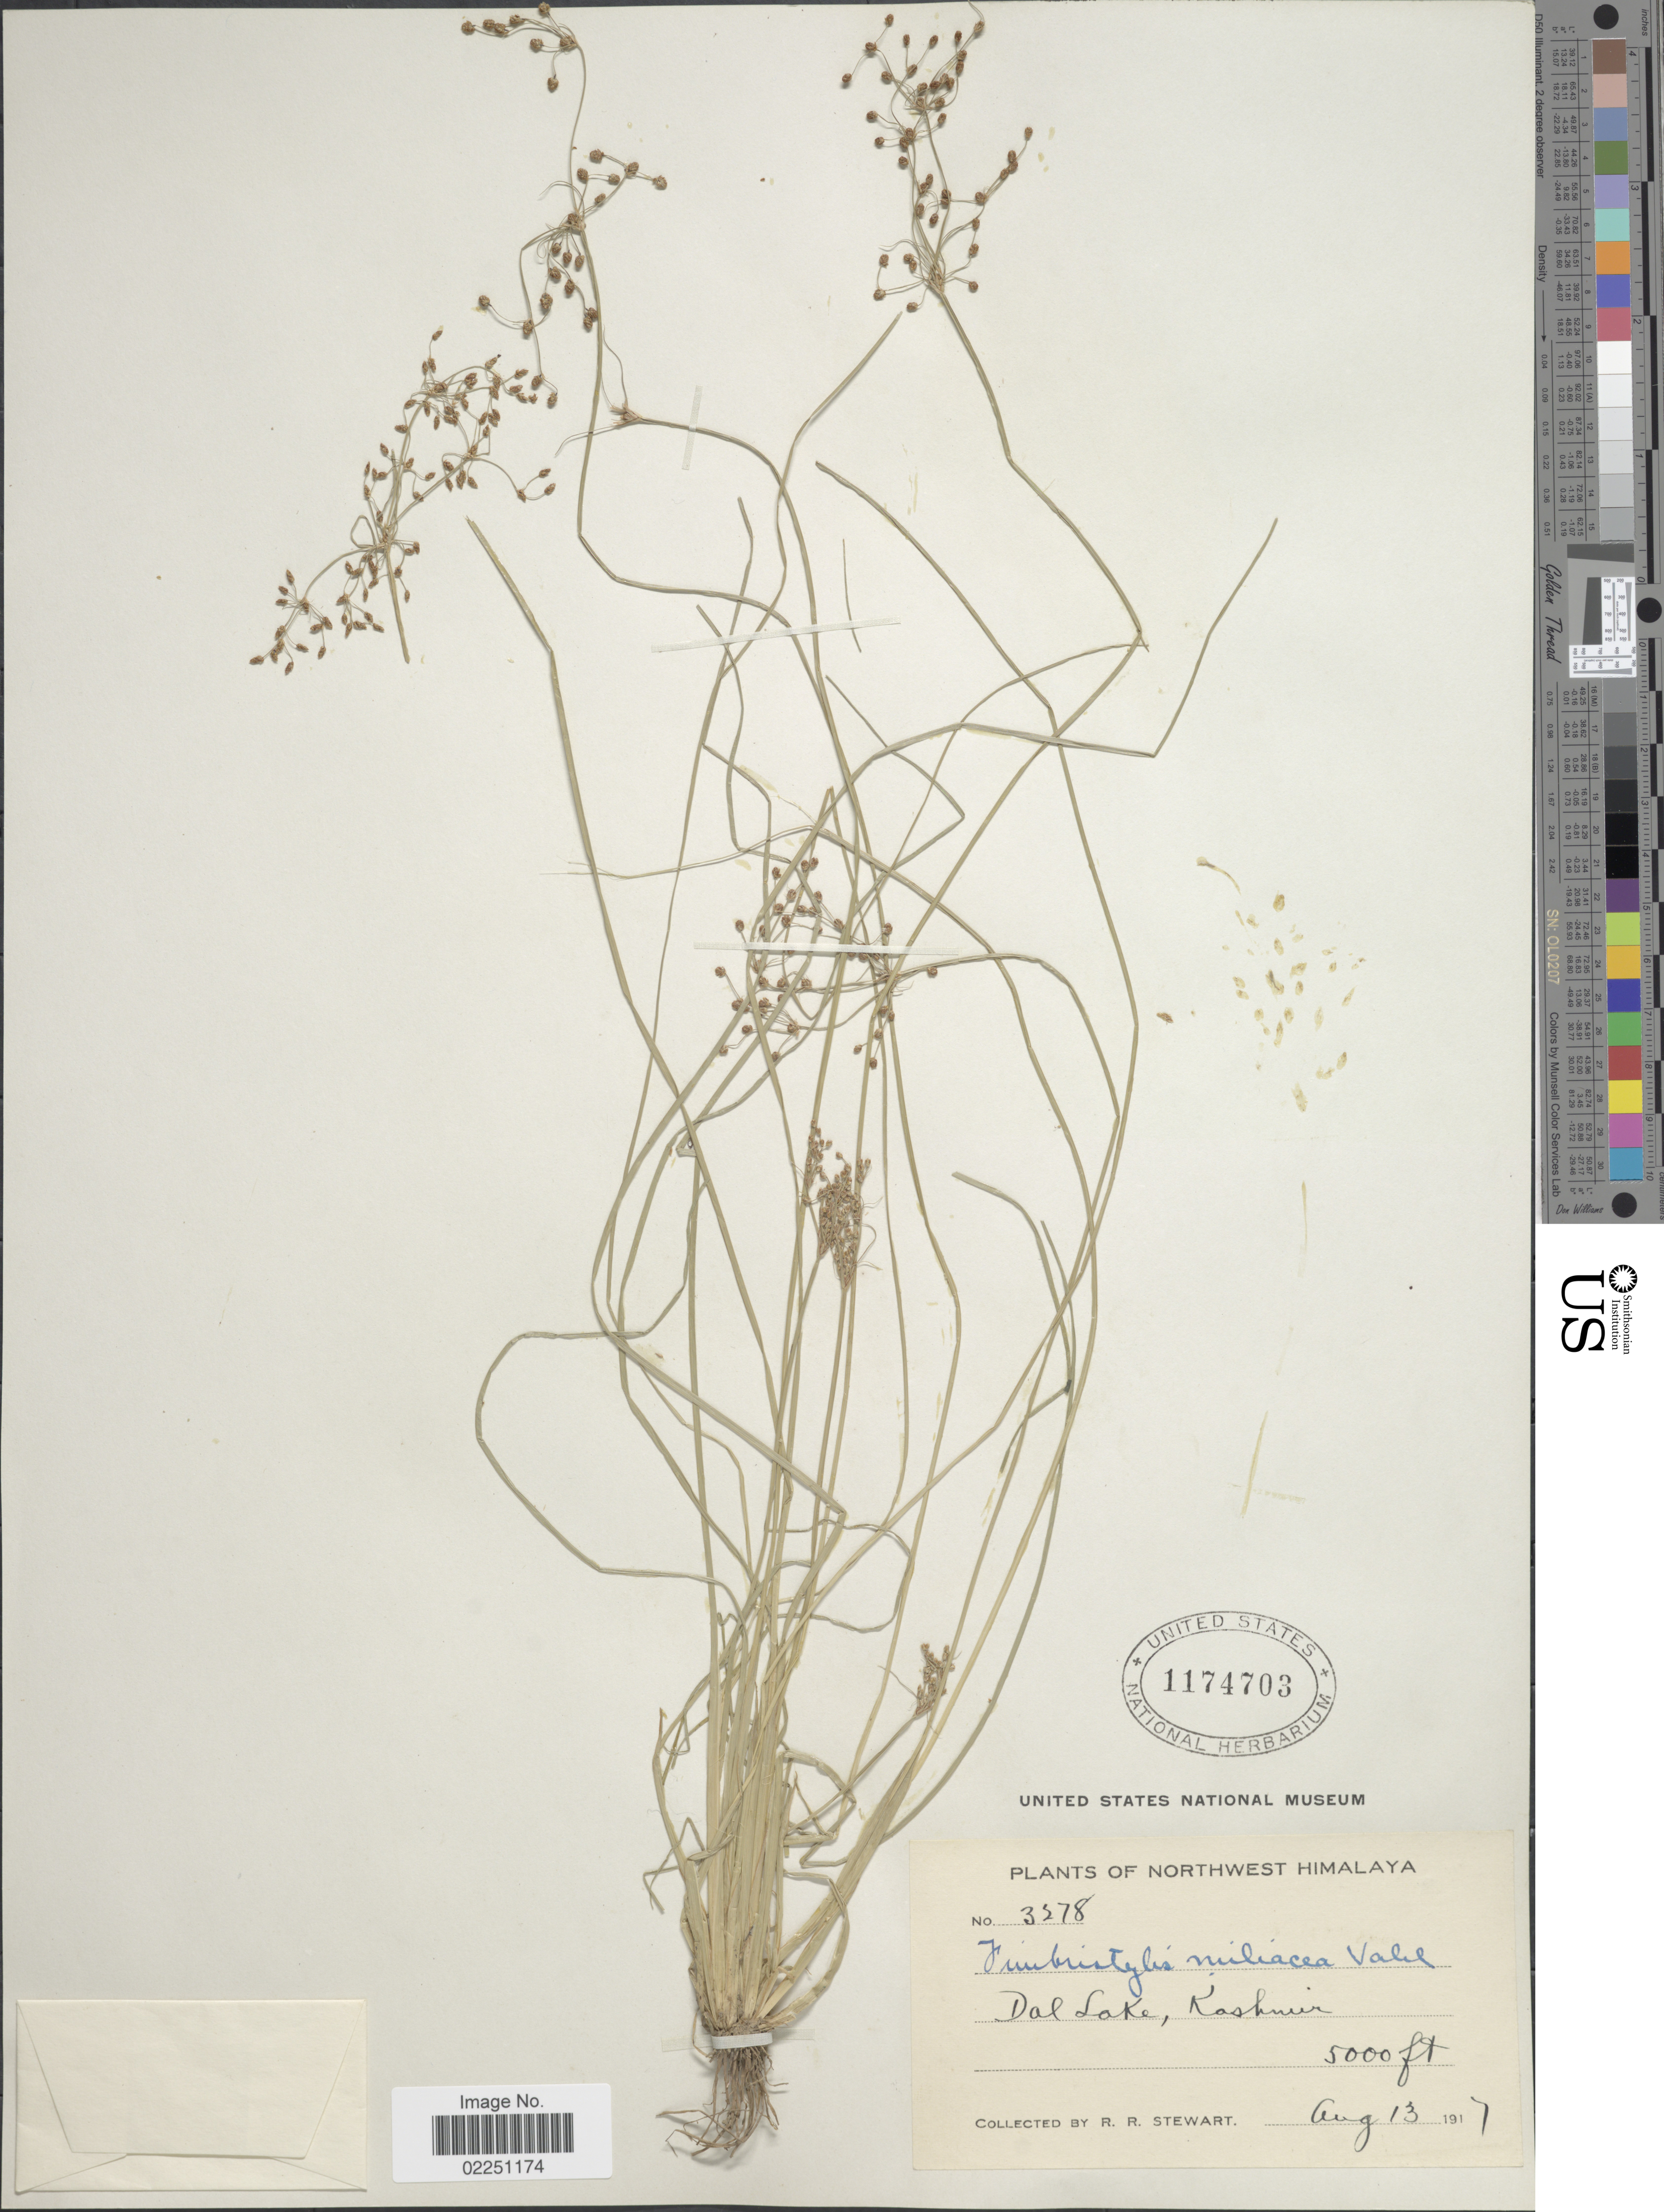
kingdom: Plantae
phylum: Tracheophyta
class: Liliopsida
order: Poales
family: Cyperaceae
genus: Fimbristylis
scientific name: Fimbristylis littoralis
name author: Gaudich.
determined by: Strong, M. T., (US), Smithsonian Institution - National Museum of Natural History (UNITED STATES)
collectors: R. R. Stewart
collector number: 3278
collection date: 1917-08-13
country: India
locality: Northwest Himalaya. Dal Lake, Kashmir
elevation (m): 1524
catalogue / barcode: US 1174703